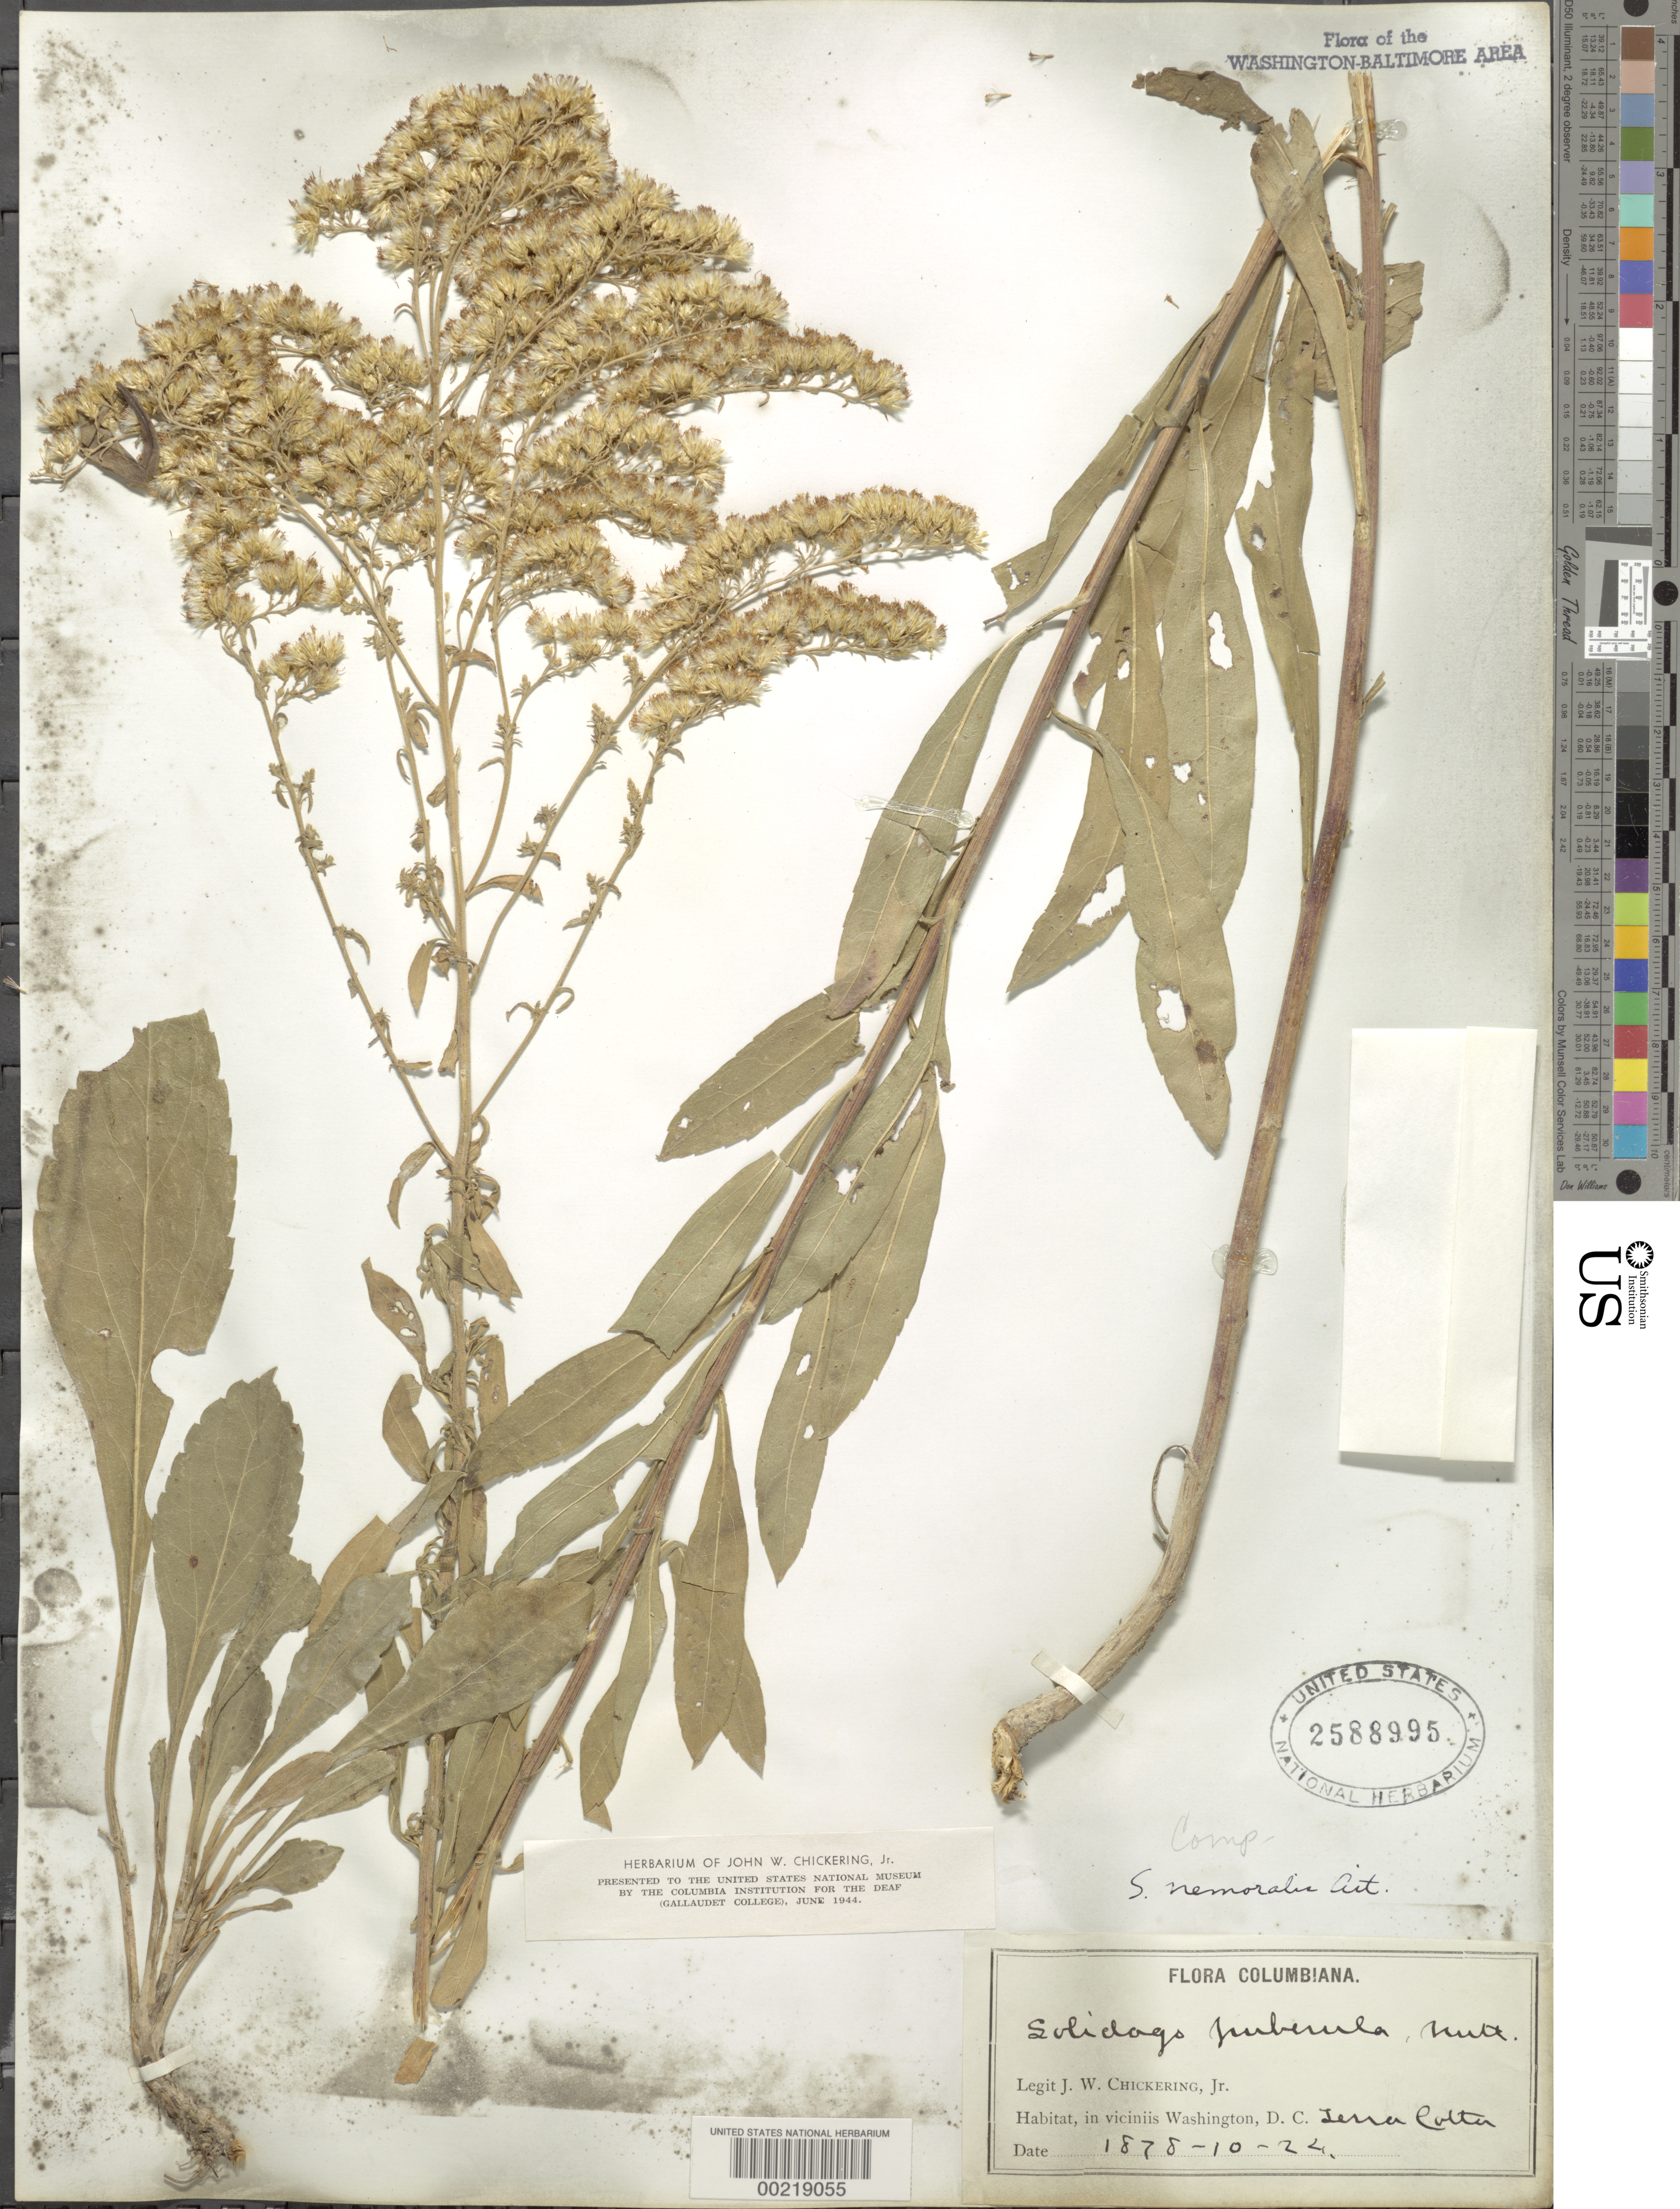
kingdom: Plantae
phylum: Tracheophyta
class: Magnoliopsida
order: Asterales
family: Asteraceae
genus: Solidago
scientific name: Solidago nemoralis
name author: Aiton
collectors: J. Chickering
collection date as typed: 22 Oct 1878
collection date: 1878-10-22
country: United States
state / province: District of Columbia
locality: Terra Cotta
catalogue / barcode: US 2588995